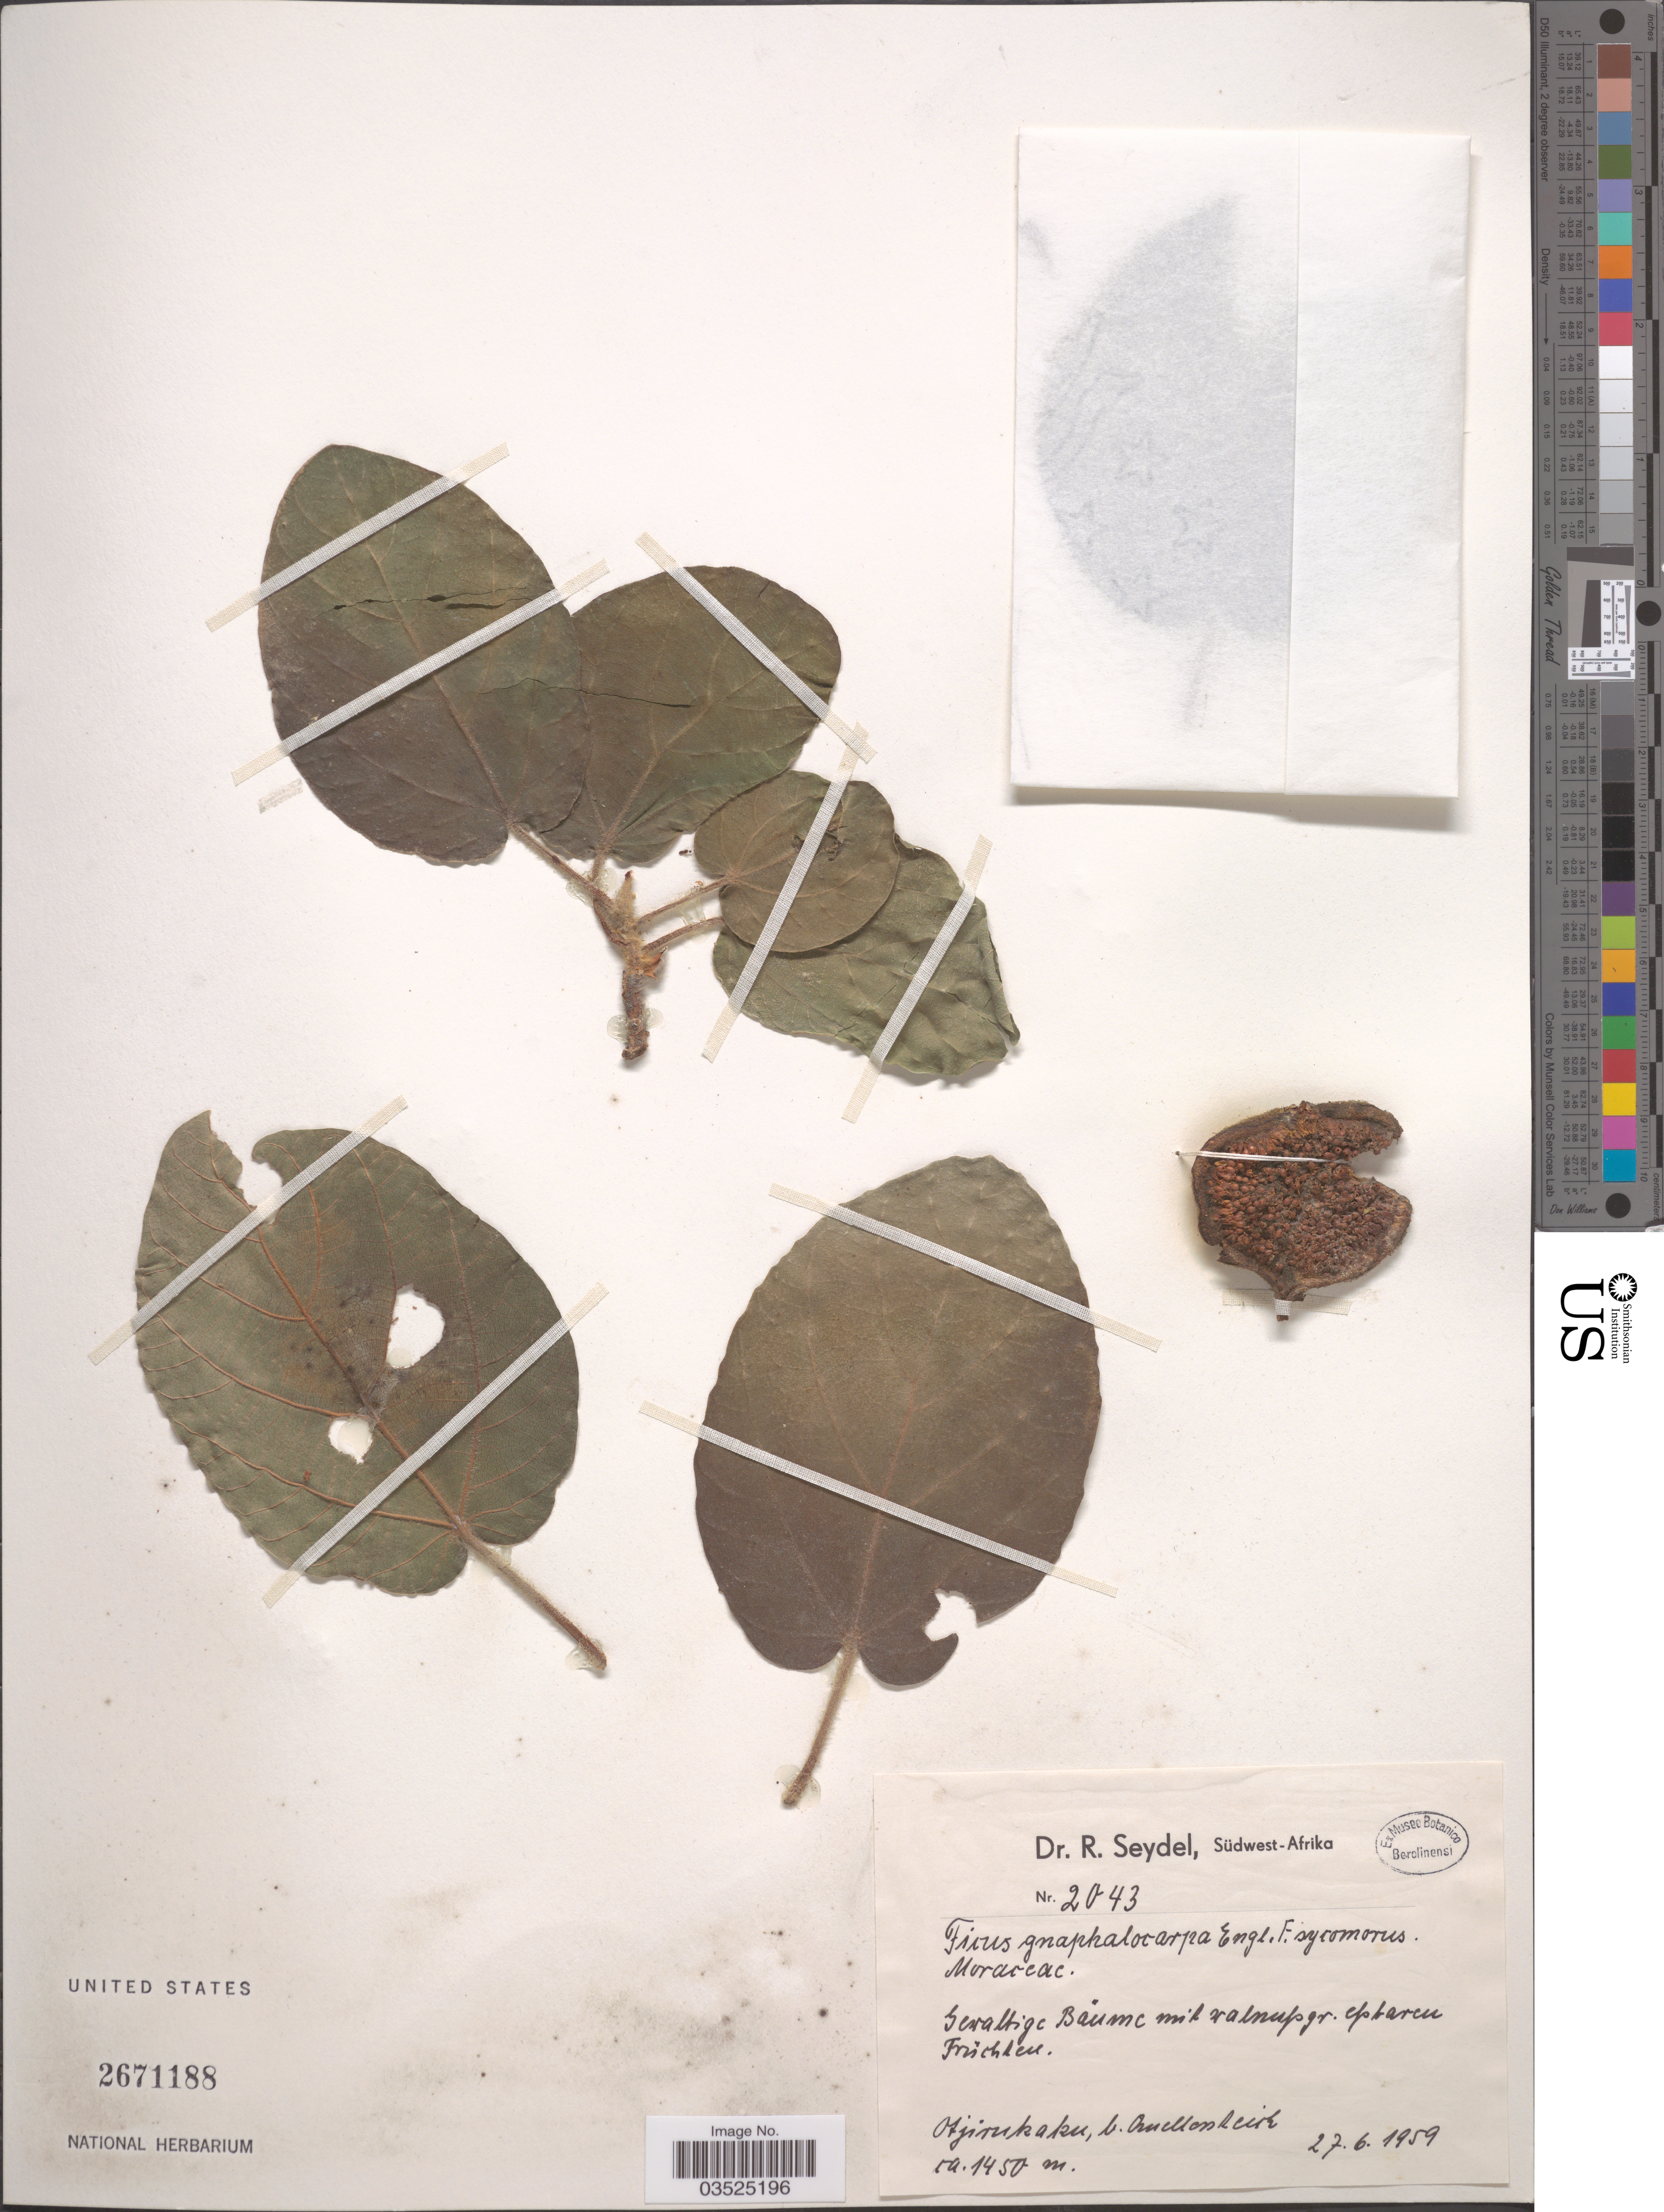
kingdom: Plantae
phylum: Tracheophyta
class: Magnoliopsida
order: Rosales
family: Moraceae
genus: Ficus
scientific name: Ficus gnaphalocarpa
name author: (Miq.) A. Rich.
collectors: R. Seydel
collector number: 2043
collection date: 1959-06-27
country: Namibia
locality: Südwest-Afrika. Otjirukaku, b. Anellonreice*.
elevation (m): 1450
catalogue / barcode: US 2671188